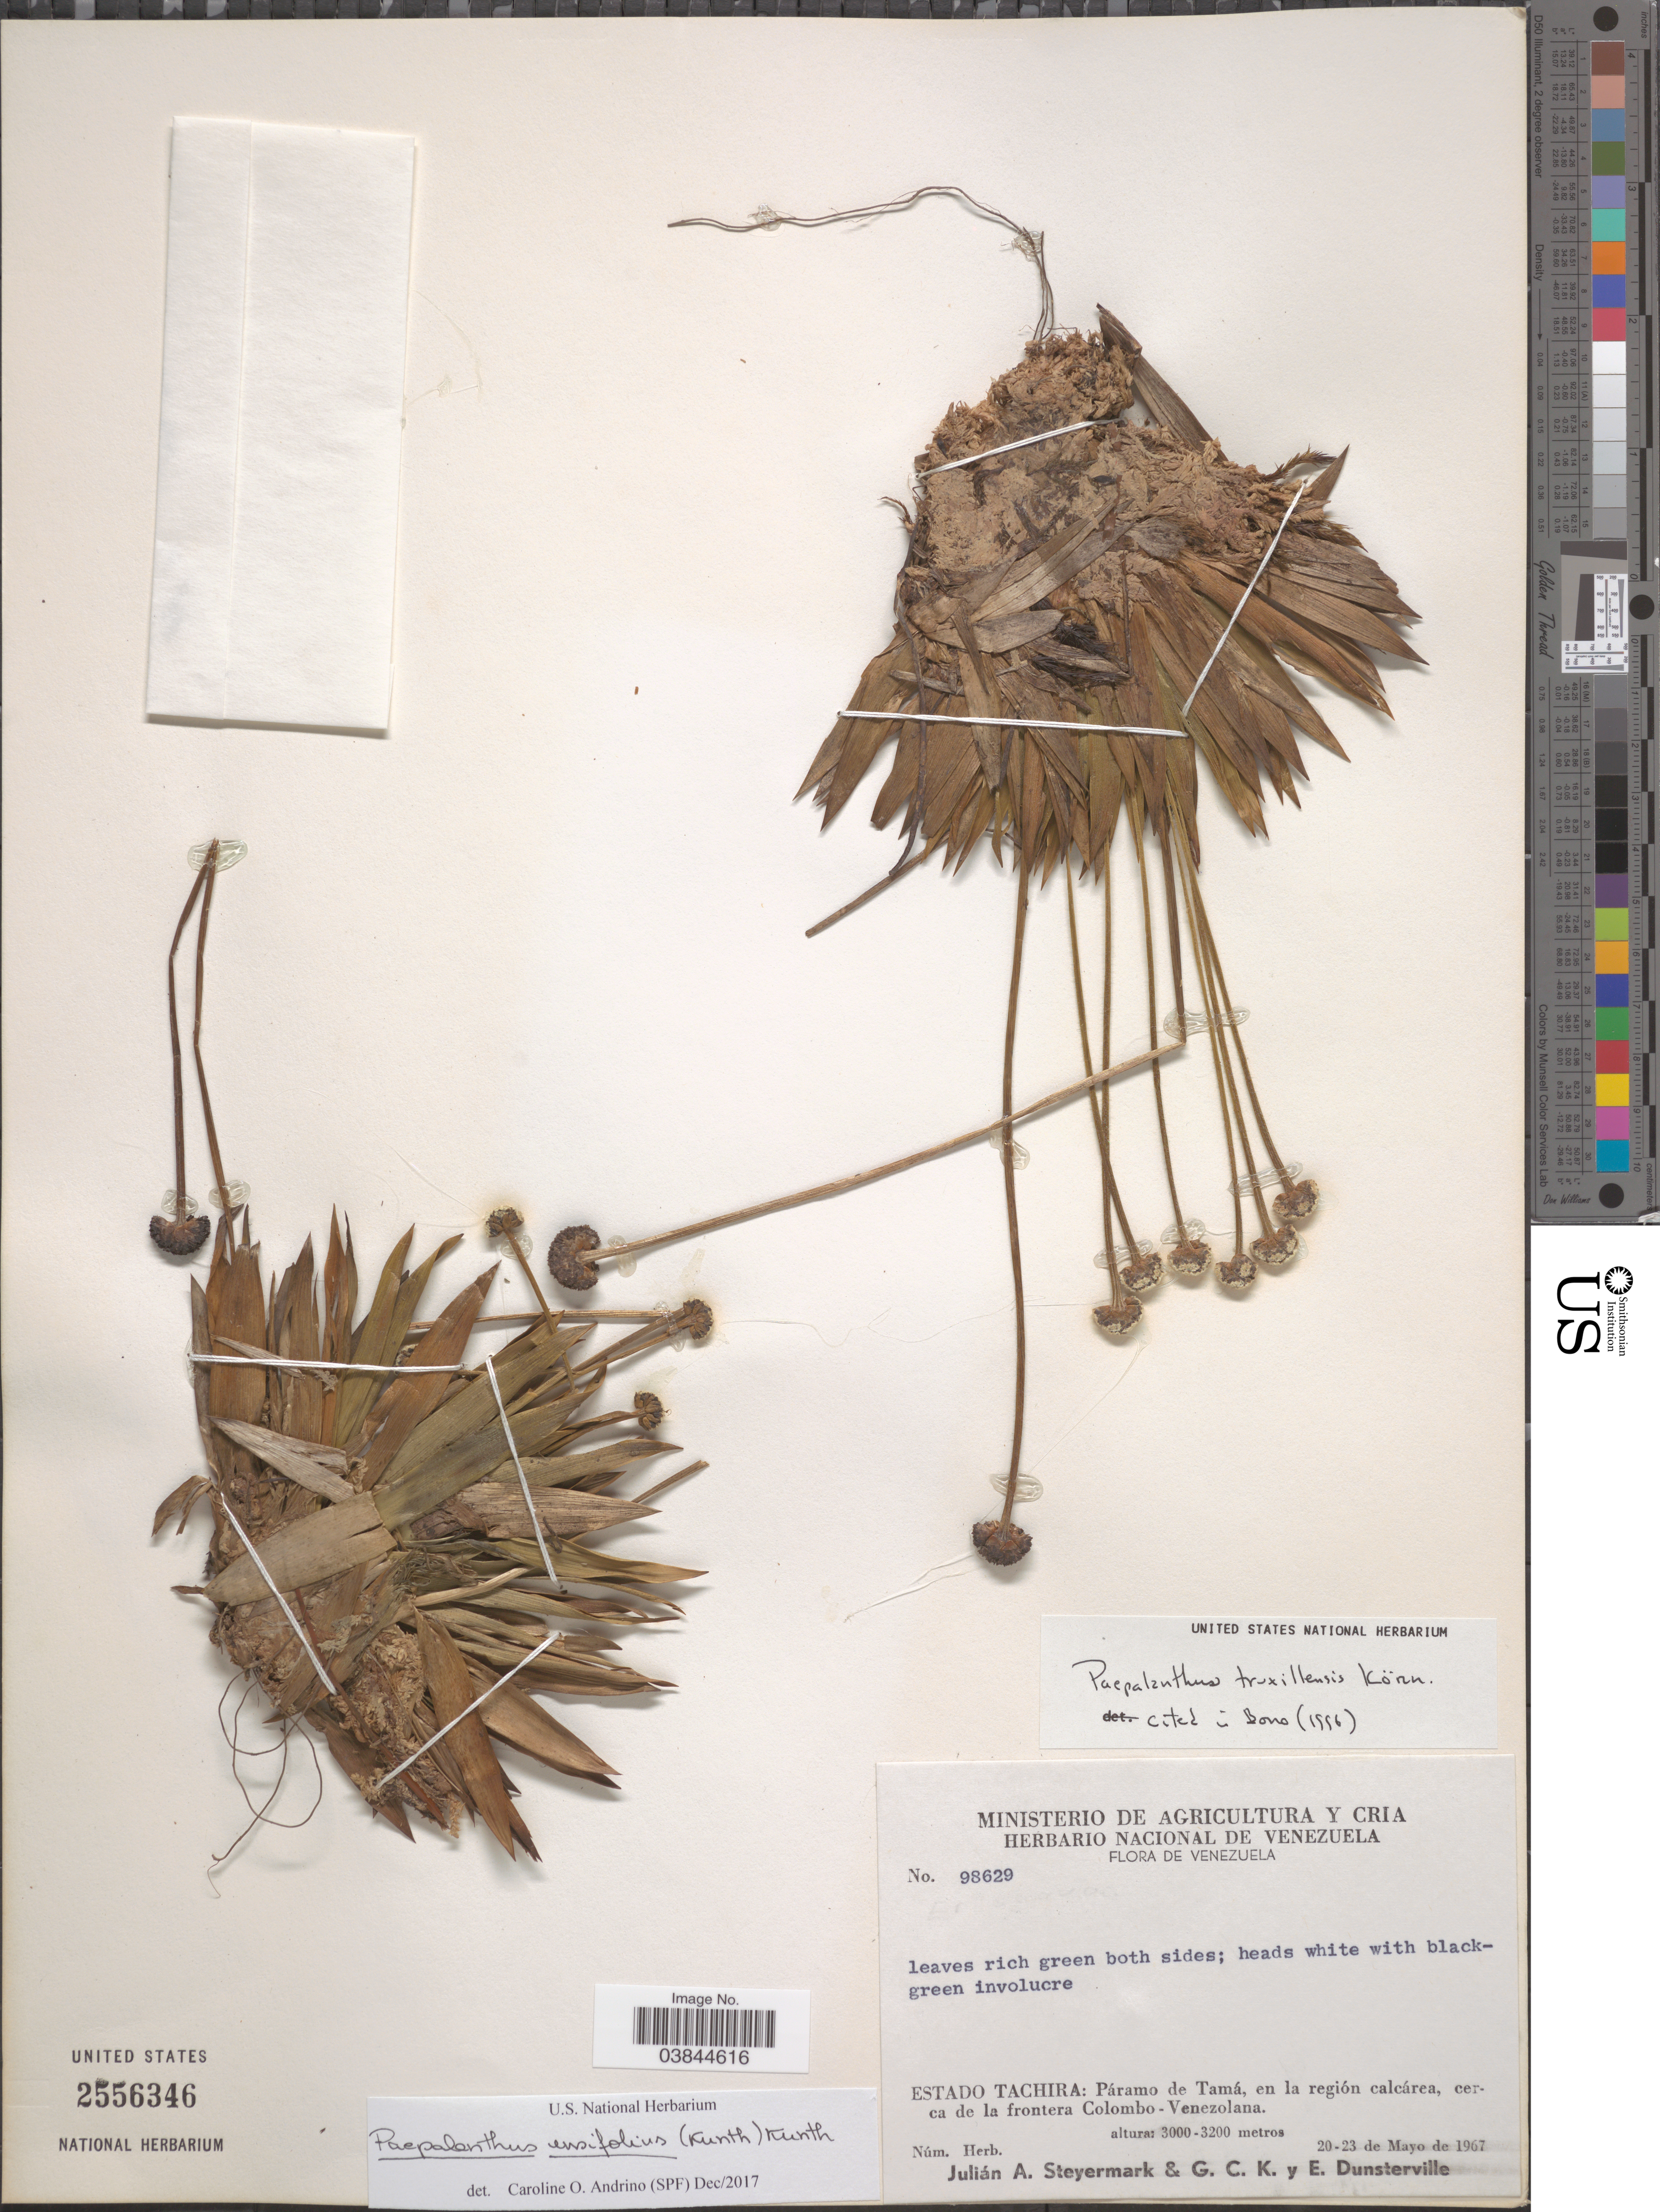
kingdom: Plantae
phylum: Tracheophyta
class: Liliopsida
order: Poales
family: Eriocaulaceae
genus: Paepalanthus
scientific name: Paepalanthus ensifolius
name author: (Kunth) Kunth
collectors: J. Steyermark, G. C. K. Dunsterville & E. Dunsterville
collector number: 98629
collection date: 1967-05-20/1967-05-23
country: Venezuela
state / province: Tachira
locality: Páramo de Tamá, en la región calcárea, cerca de la frontera Colombo-Venezolana.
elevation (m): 3000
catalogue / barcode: US 2556346